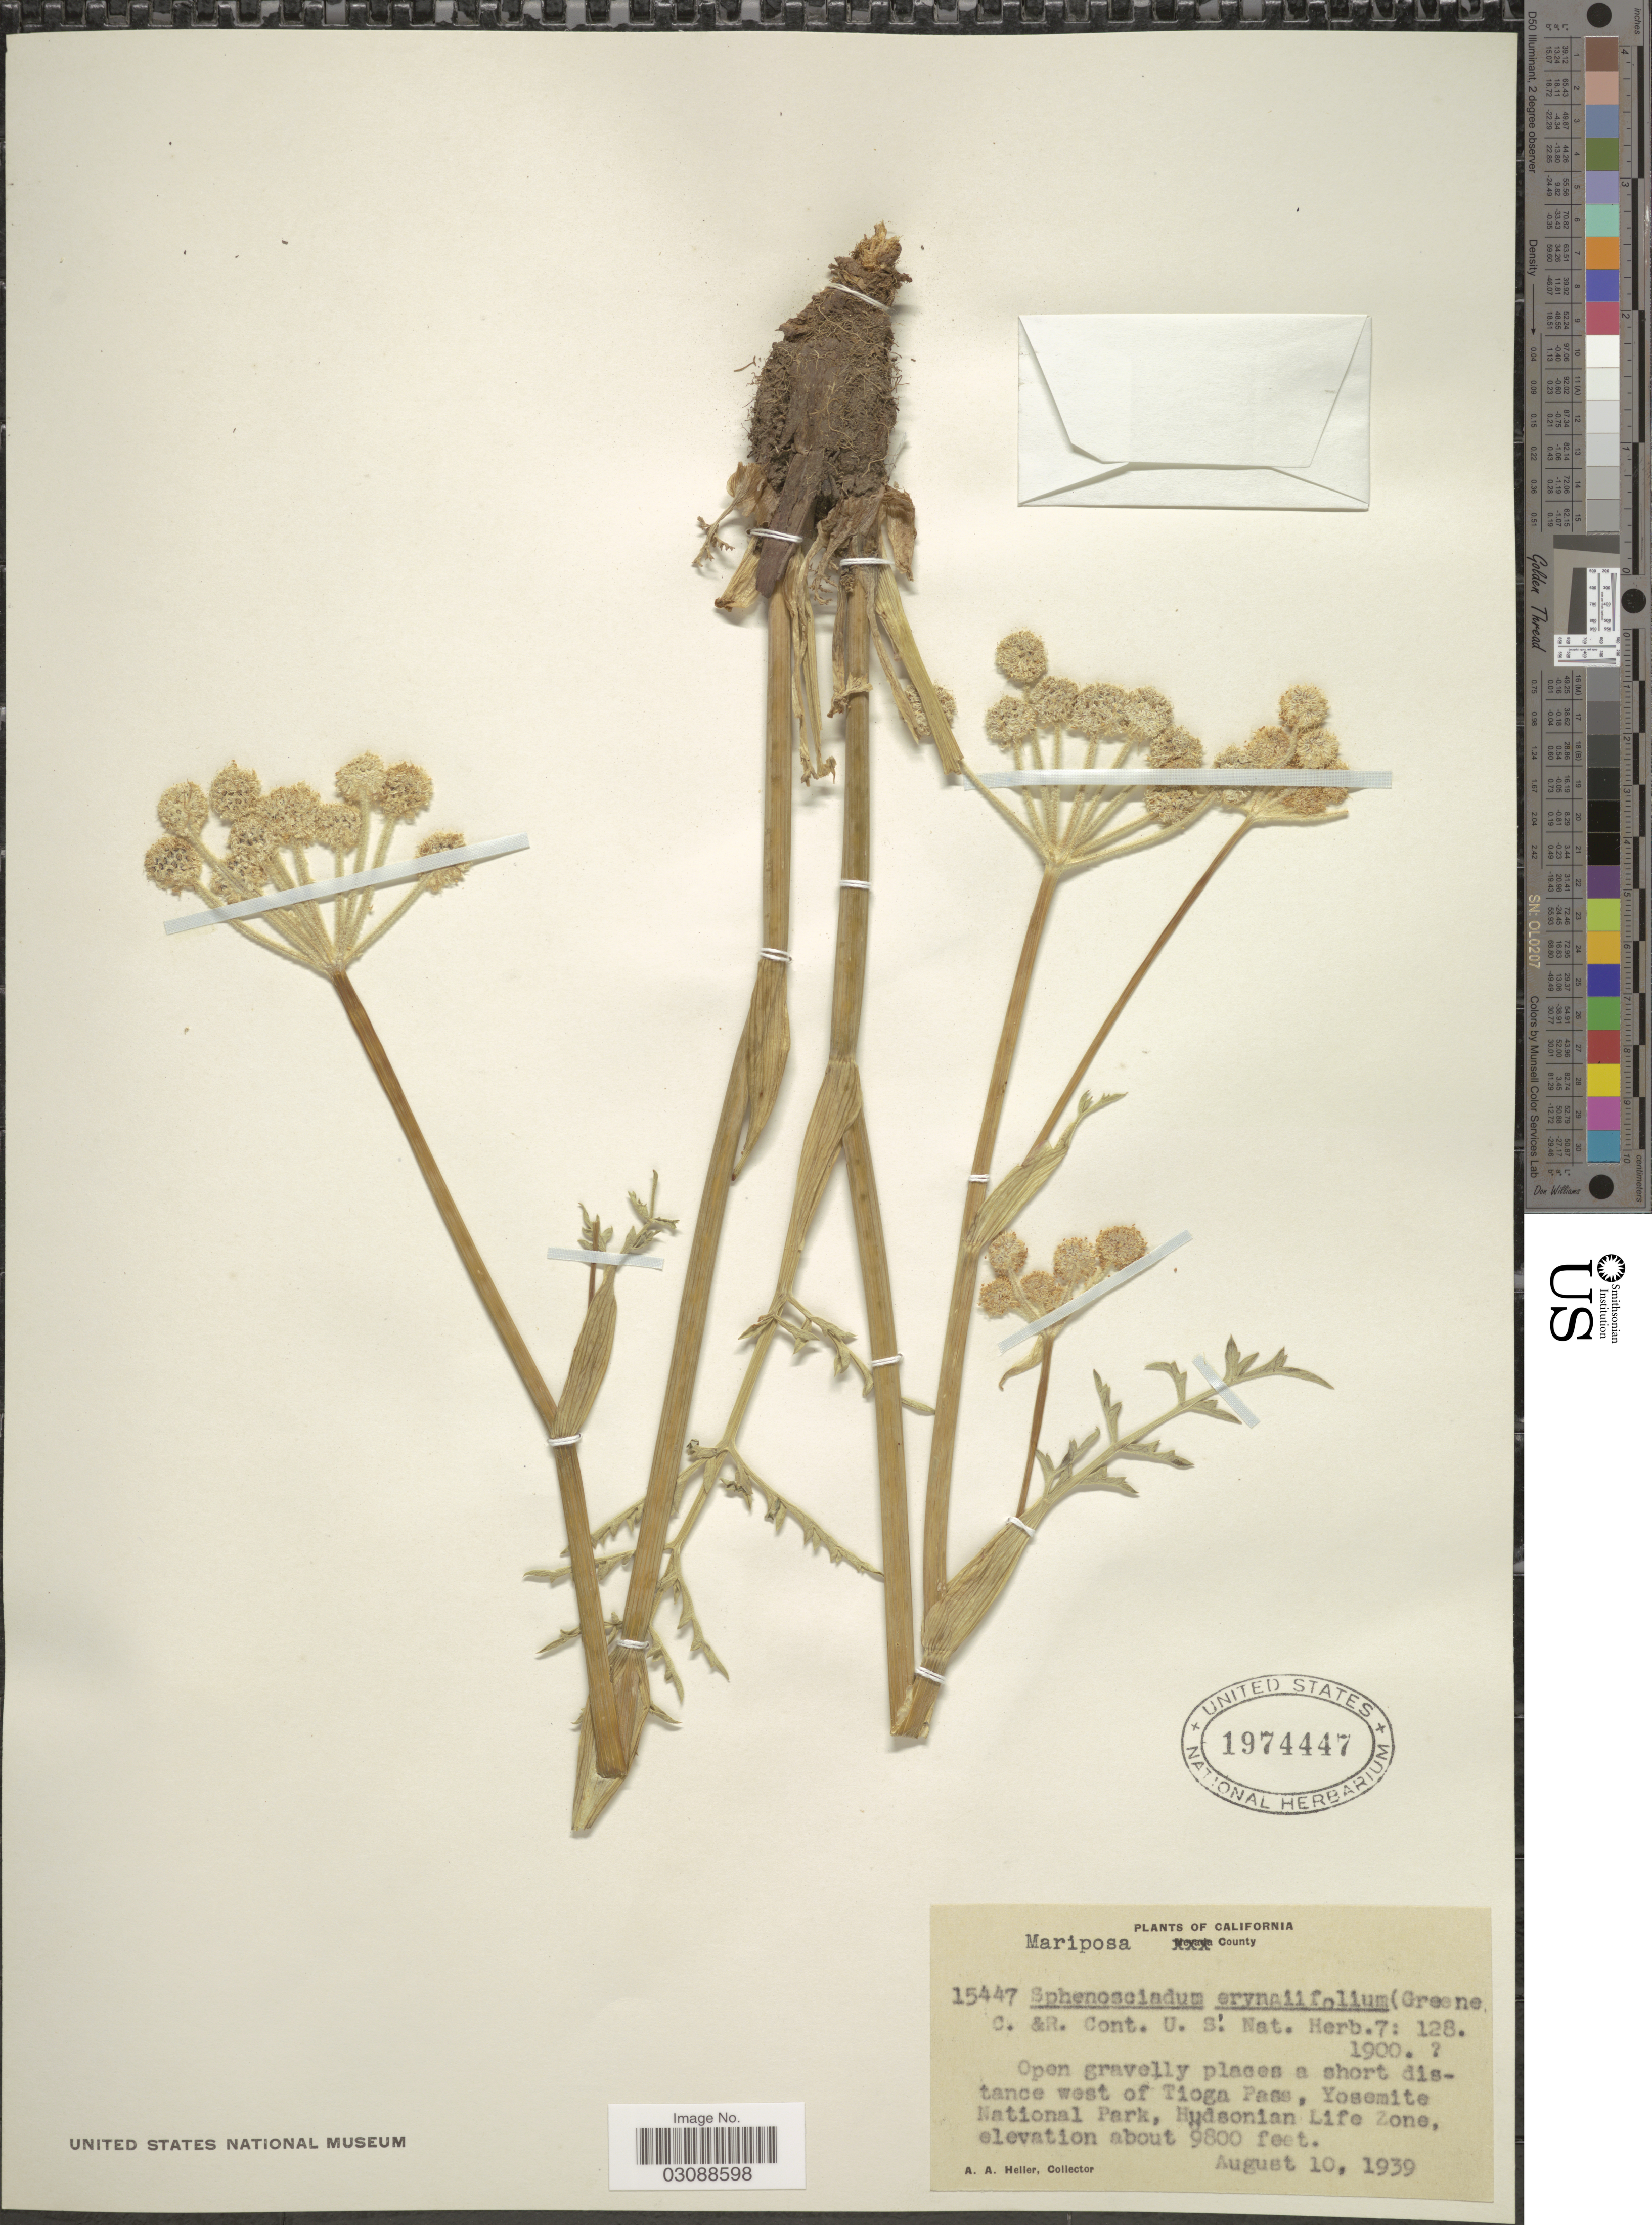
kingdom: Plantae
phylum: Tracheophyta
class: Magnoliopsida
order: Apiales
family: Apiaceae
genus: Sphenosciadium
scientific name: Sphenosciadium eryngiifolium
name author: (Greene) J.M. Coult. & Rose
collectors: A. A. Heller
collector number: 15447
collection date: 1939-08-10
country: United States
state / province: California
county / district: Mariposa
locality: Mariposa County. Open gravelly places a short distance west of Tioga Pass. Yosemite National Park, Hudsonian Life Zone.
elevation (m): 2987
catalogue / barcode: US 1974447